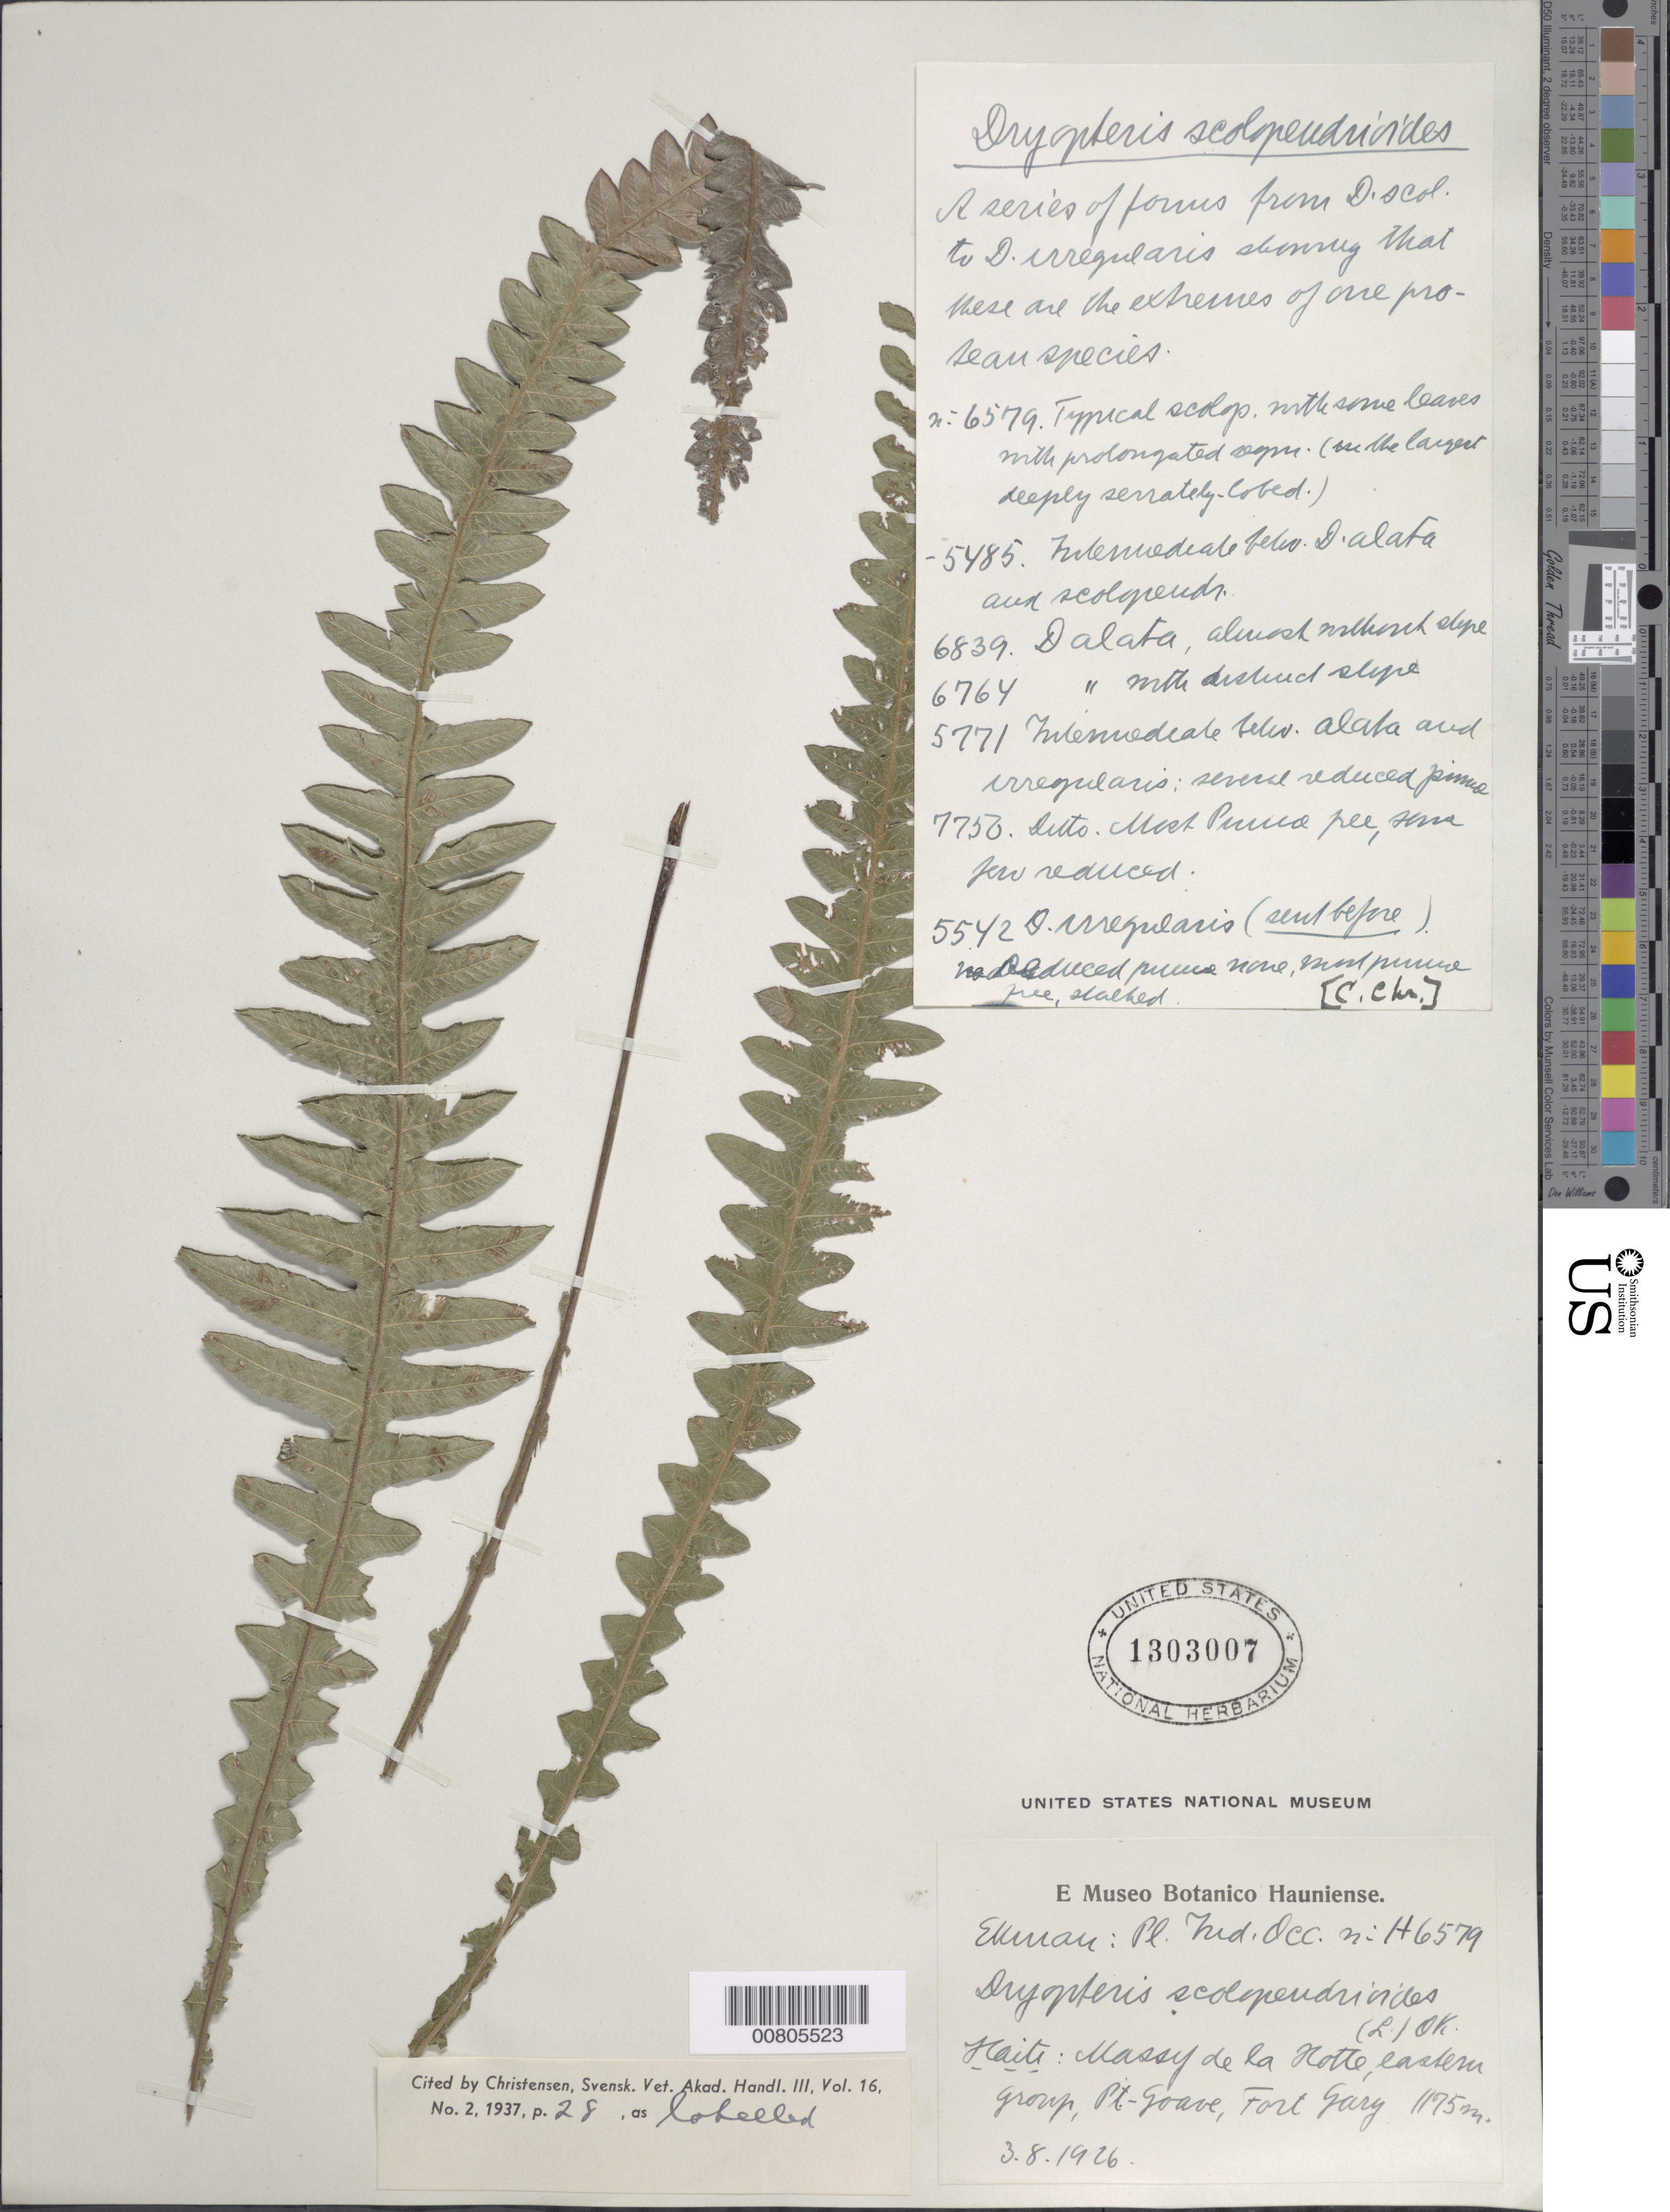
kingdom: Plantae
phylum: Tracheophyta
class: Polypodiopsida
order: Polypodiales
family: Thelypteridaceae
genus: Goniopteris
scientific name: Goniopteris scolopendrioides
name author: (L.) C. Presl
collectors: E. L. Ekman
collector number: H 6579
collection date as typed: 03 Aug 1926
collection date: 1926-08-03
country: Haiti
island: Hispaniola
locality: Massif de la Hotte, eastern group, Pt. Goave, Fort Garry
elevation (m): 1175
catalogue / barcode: US 1303007